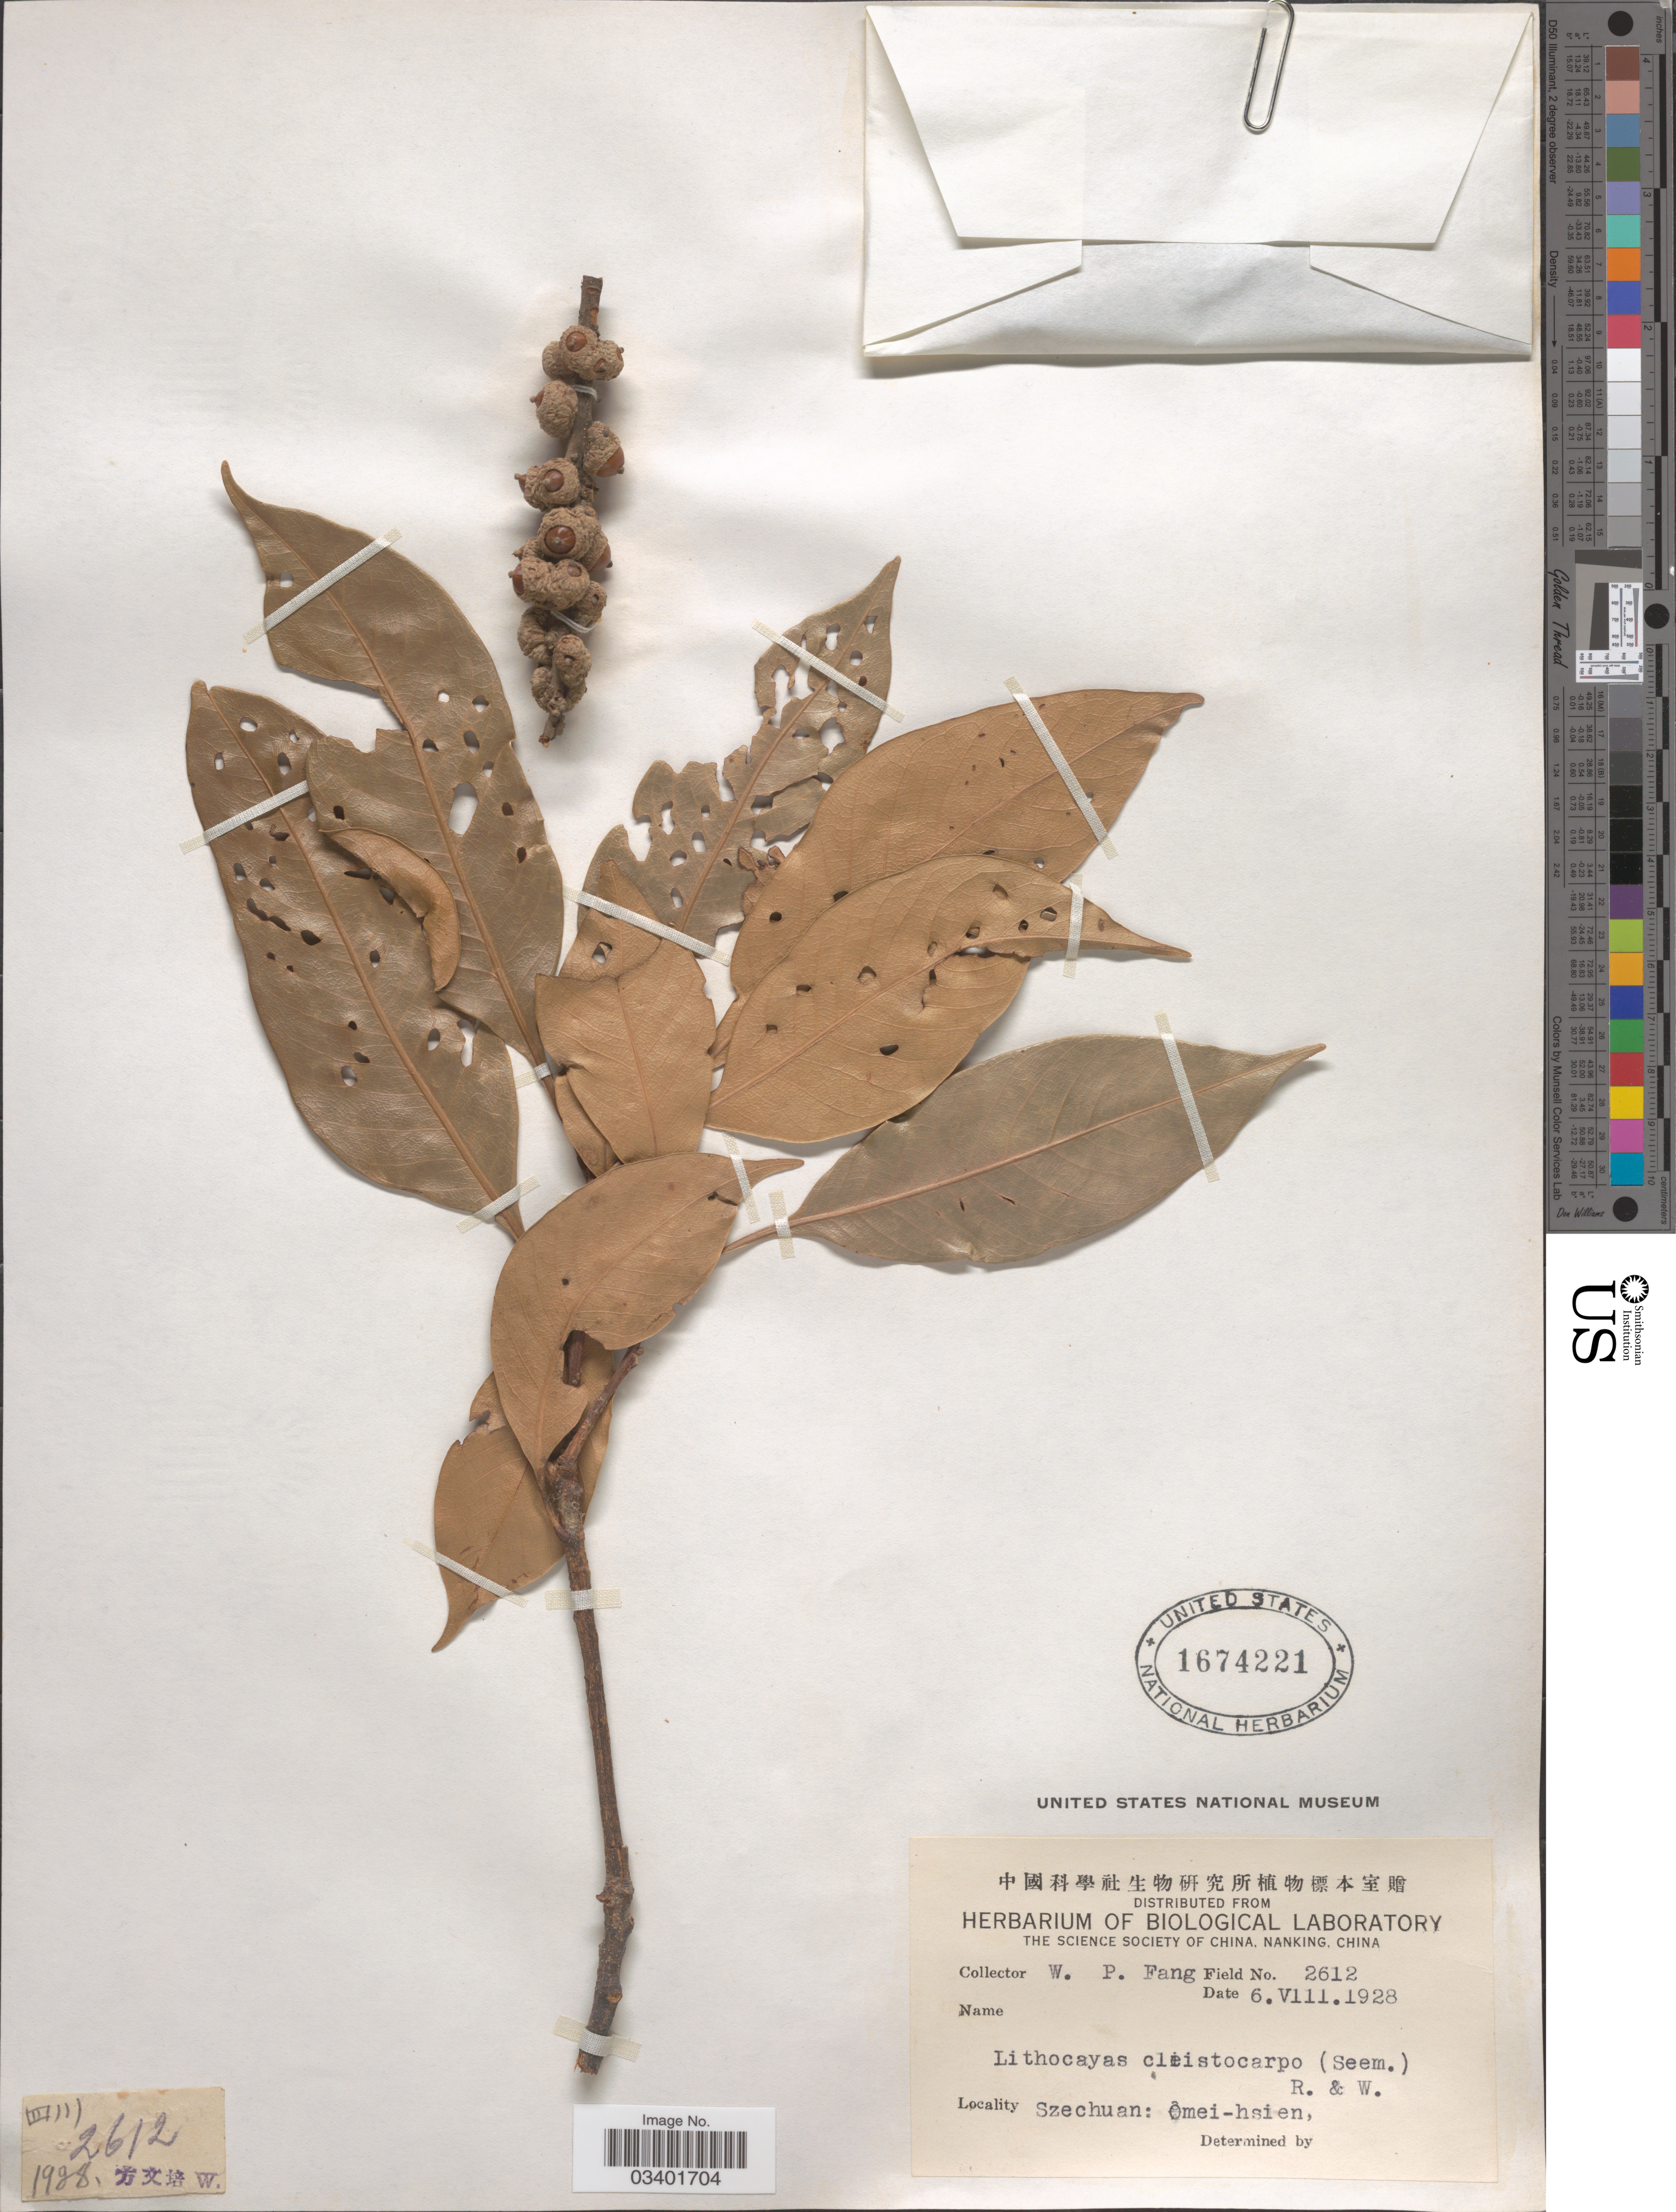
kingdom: Plantae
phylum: Tracheophyta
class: Magnoliopsida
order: Fagales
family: Fagaceae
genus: Lithocarpus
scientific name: Lithocarpus cleistocarpus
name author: (Seemen) Rehder & E.H. Wilson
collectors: W. P. Fang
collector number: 2612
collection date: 1928-08-06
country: China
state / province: Sichuan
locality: Szechuan: Omei-hsien.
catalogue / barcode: US 1674221